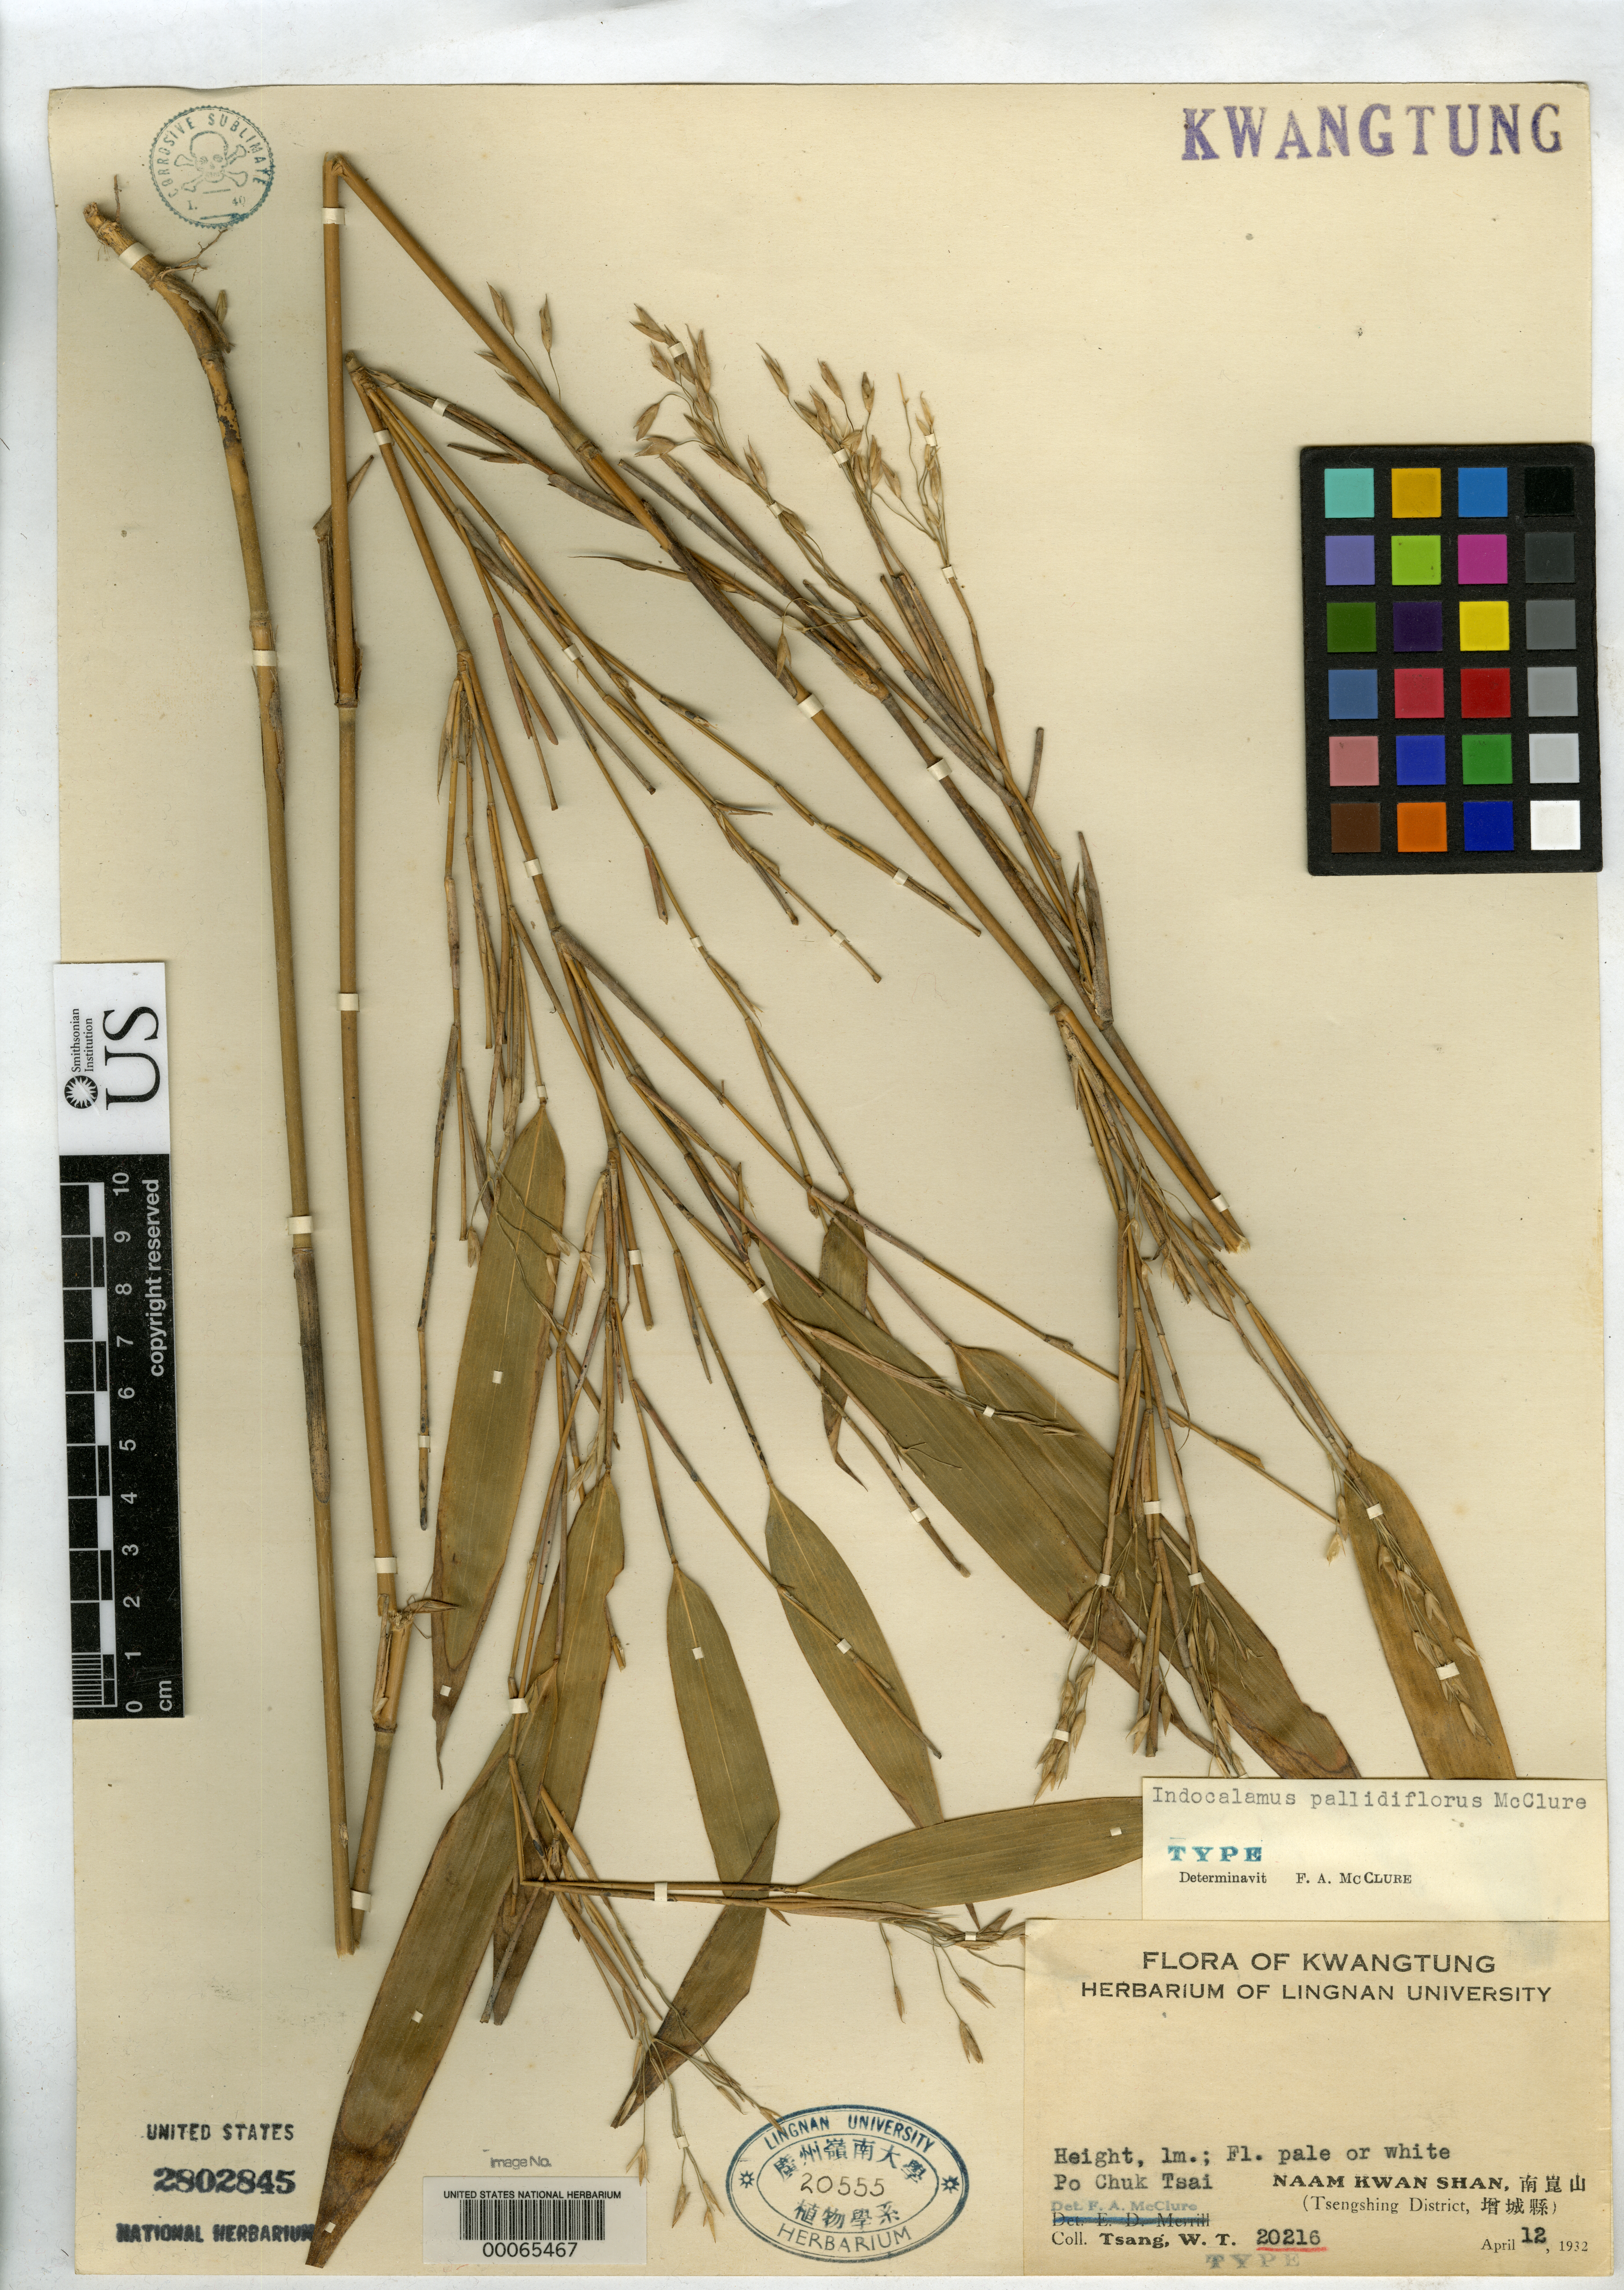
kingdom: Plantae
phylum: Tracheophyta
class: Liliopsida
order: Poales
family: Poaceae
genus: Indocalamus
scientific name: Indocalamus pallidiflorus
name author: McClure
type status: Holotype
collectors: W. T. Tsang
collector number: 20216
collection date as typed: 12 Apr 1932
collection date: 1932-04-12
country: China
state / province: Guangdong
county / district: Tseng Ch'eng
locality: Naam Kwan Shan.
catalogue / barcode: US 2802845